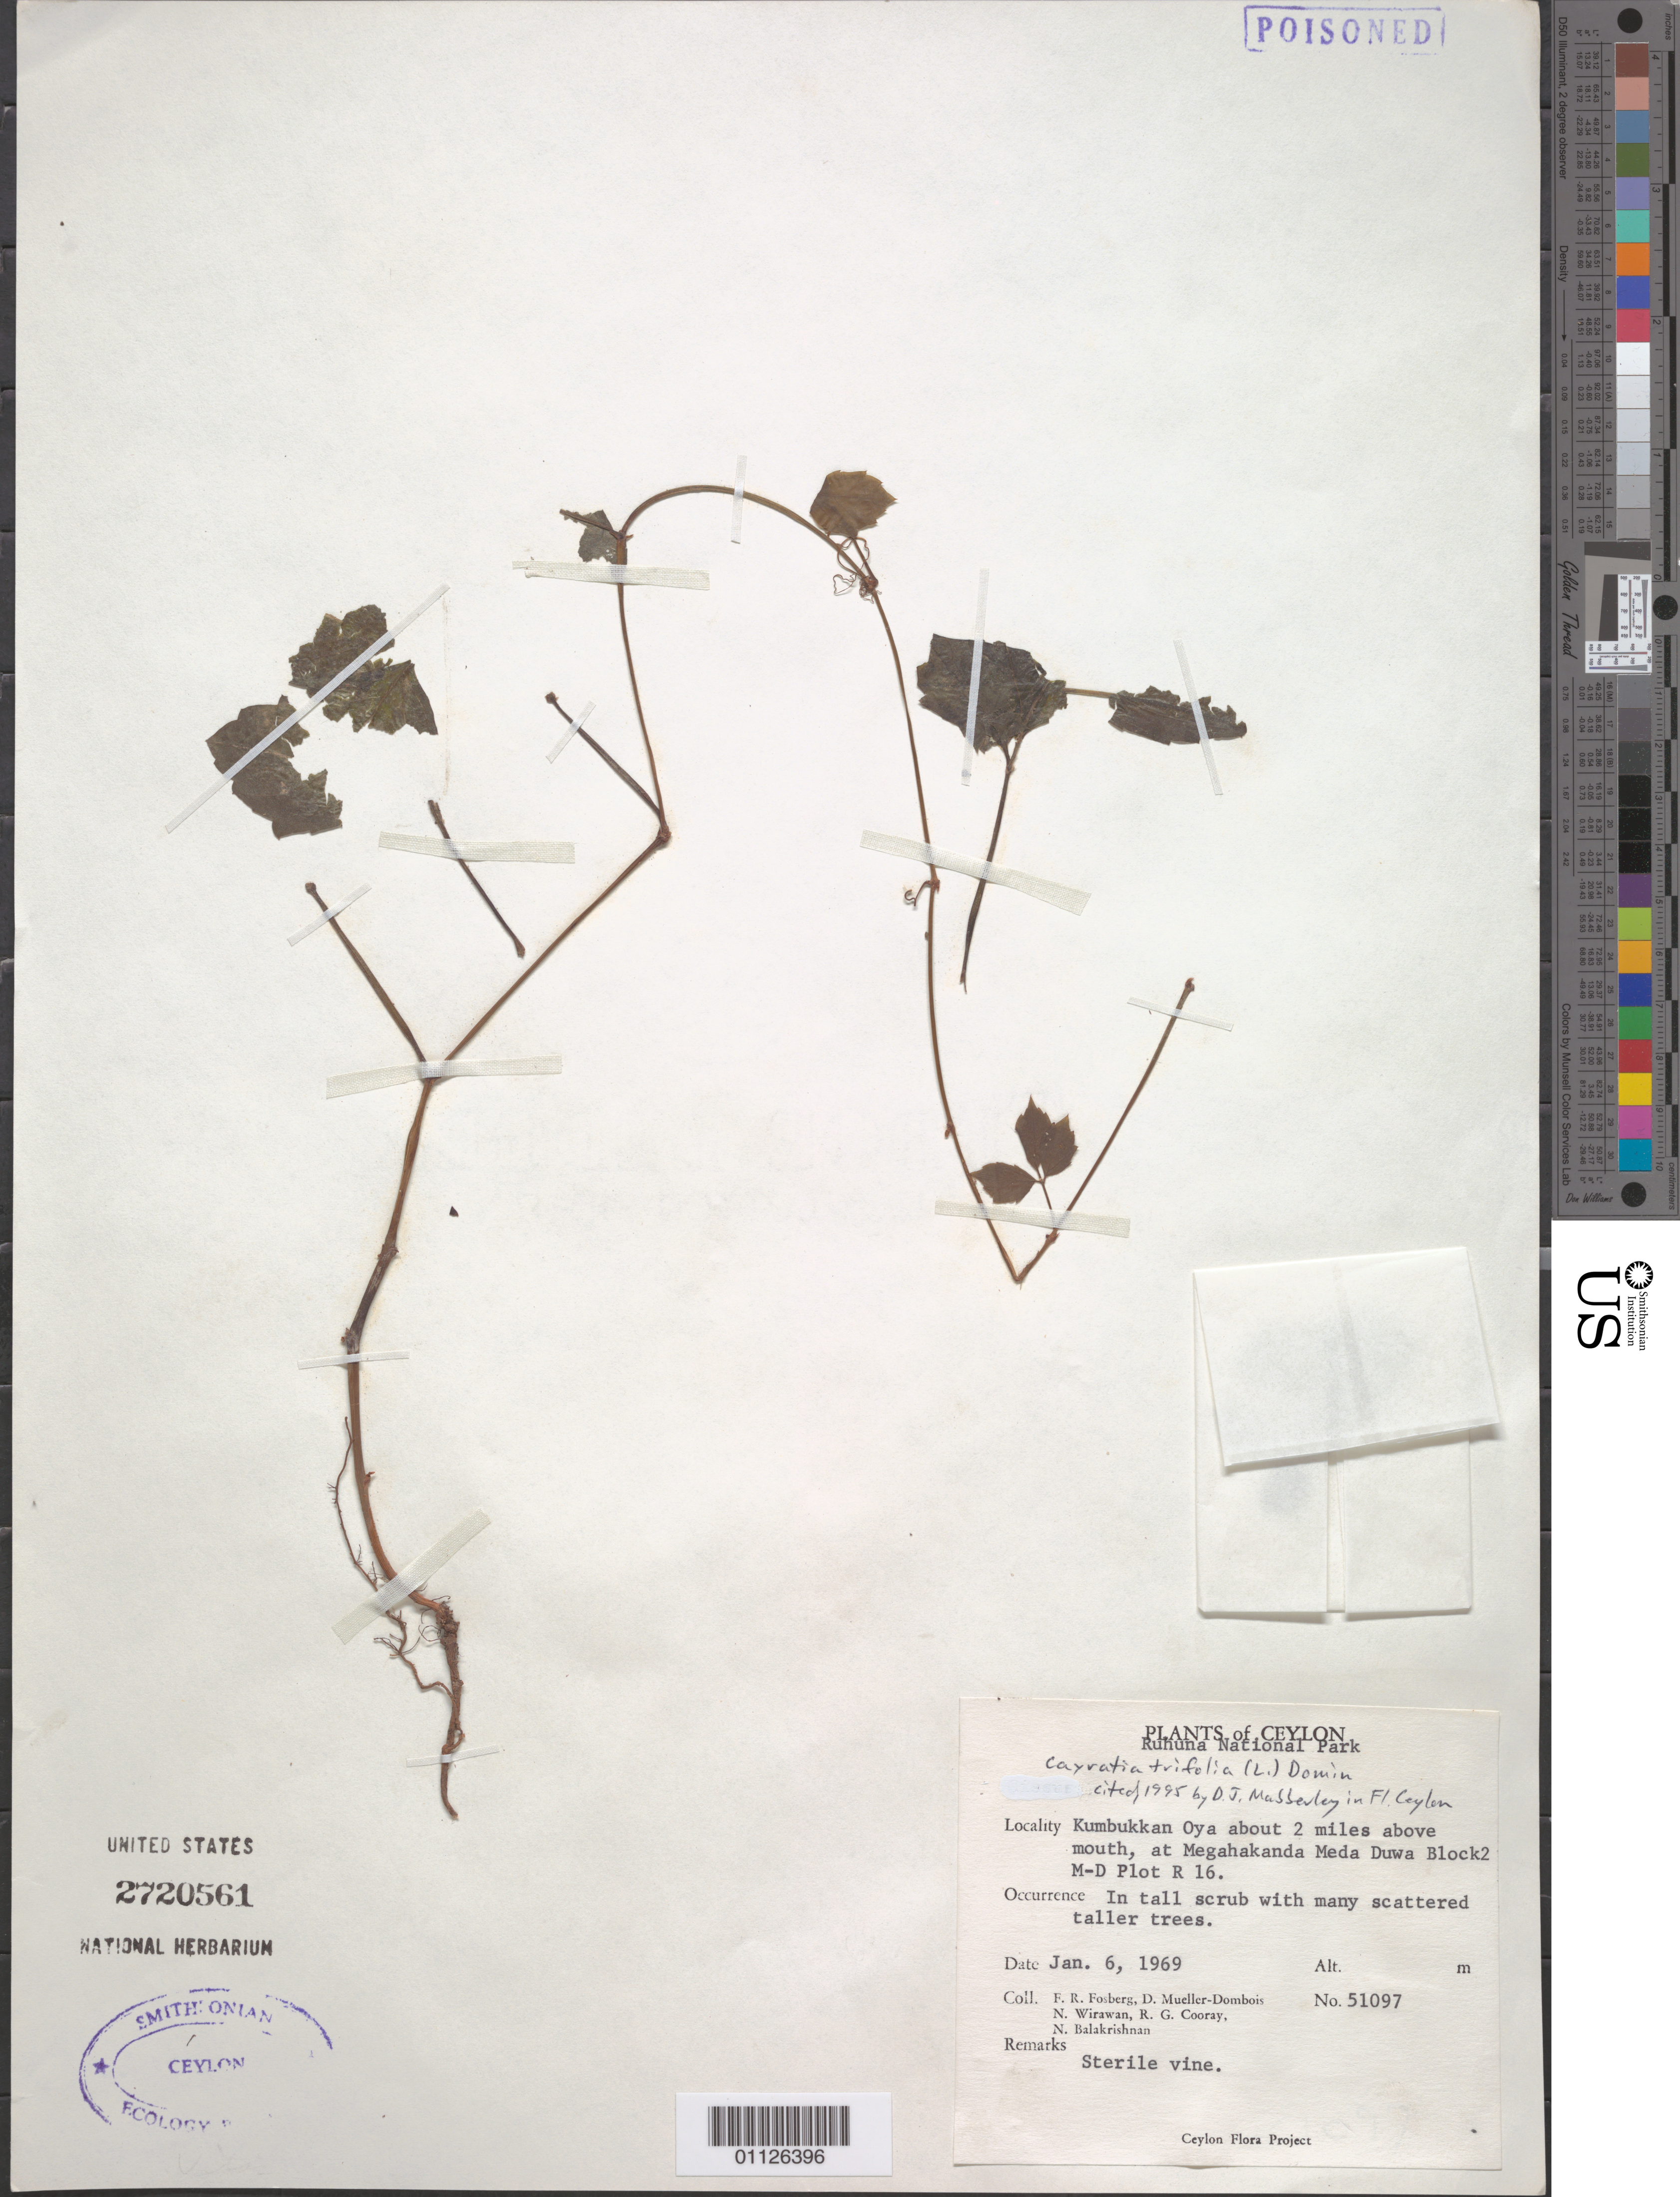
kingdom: Plantae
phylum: Tracheophyta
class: Magnoliopsida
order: Vitales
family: Vitaceae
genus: Causonis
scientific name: Causonis trifolia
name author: (L.) Mabb. & J. Wen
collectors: F. R. Fosberg, D. Mueller-Dombois, N. Wirawan, R. Cooray & N. P. Balakrishnan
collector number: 51097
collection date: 1969-01-06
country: Sri Lanka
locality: Ruhuna National Park. Kumbukkan Oya about 2 mi above mouth, at Megahakanda Meda Duwa Block 2 M-D Plot R 16.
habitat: In tall scrub with many scattered taller trees. Sterile vine.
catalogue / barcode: US 2720561